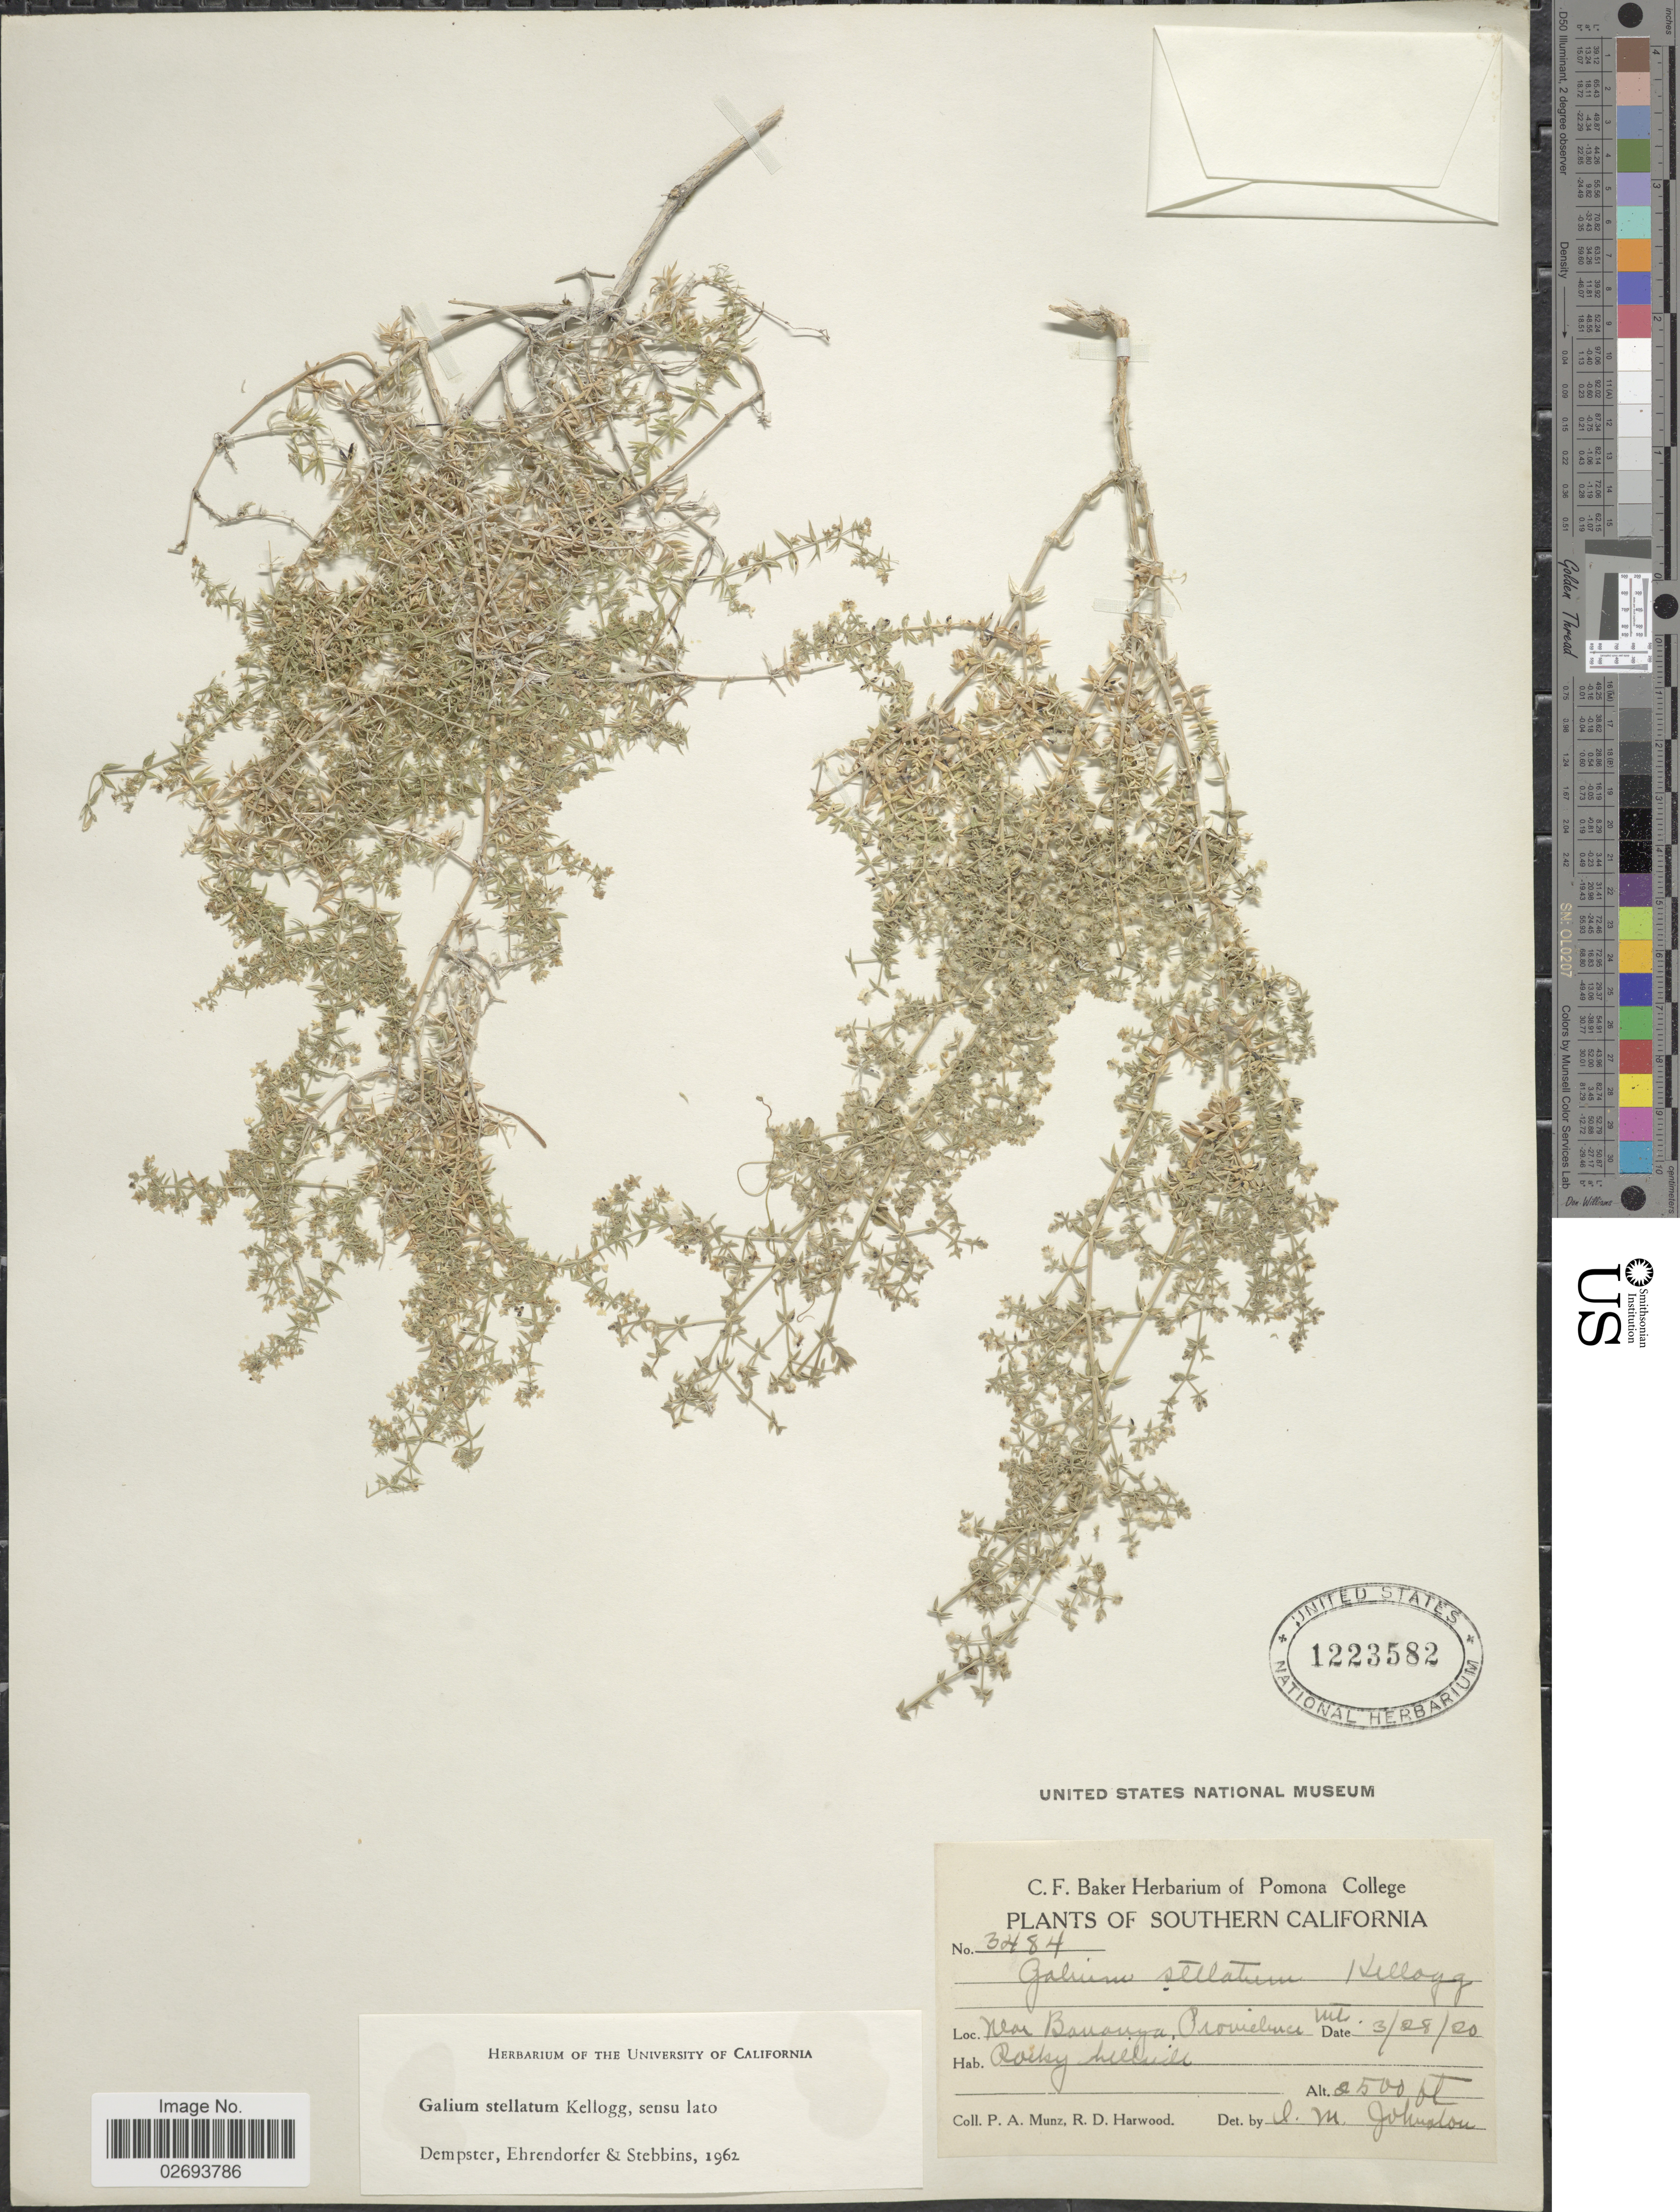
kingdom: Plantae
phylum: Tracheophyta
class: Magnoliopsida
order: Gentianales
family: Rubiaceae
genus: Galium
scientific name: Galium stellatum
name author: Kellogg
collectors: P. A. Munz & R. Harwood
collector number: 344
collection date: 1920-03-28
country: United States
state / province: California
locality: Southern California, Near Bonzana Provindence Mt.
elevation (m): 762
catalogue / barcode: US 1223582